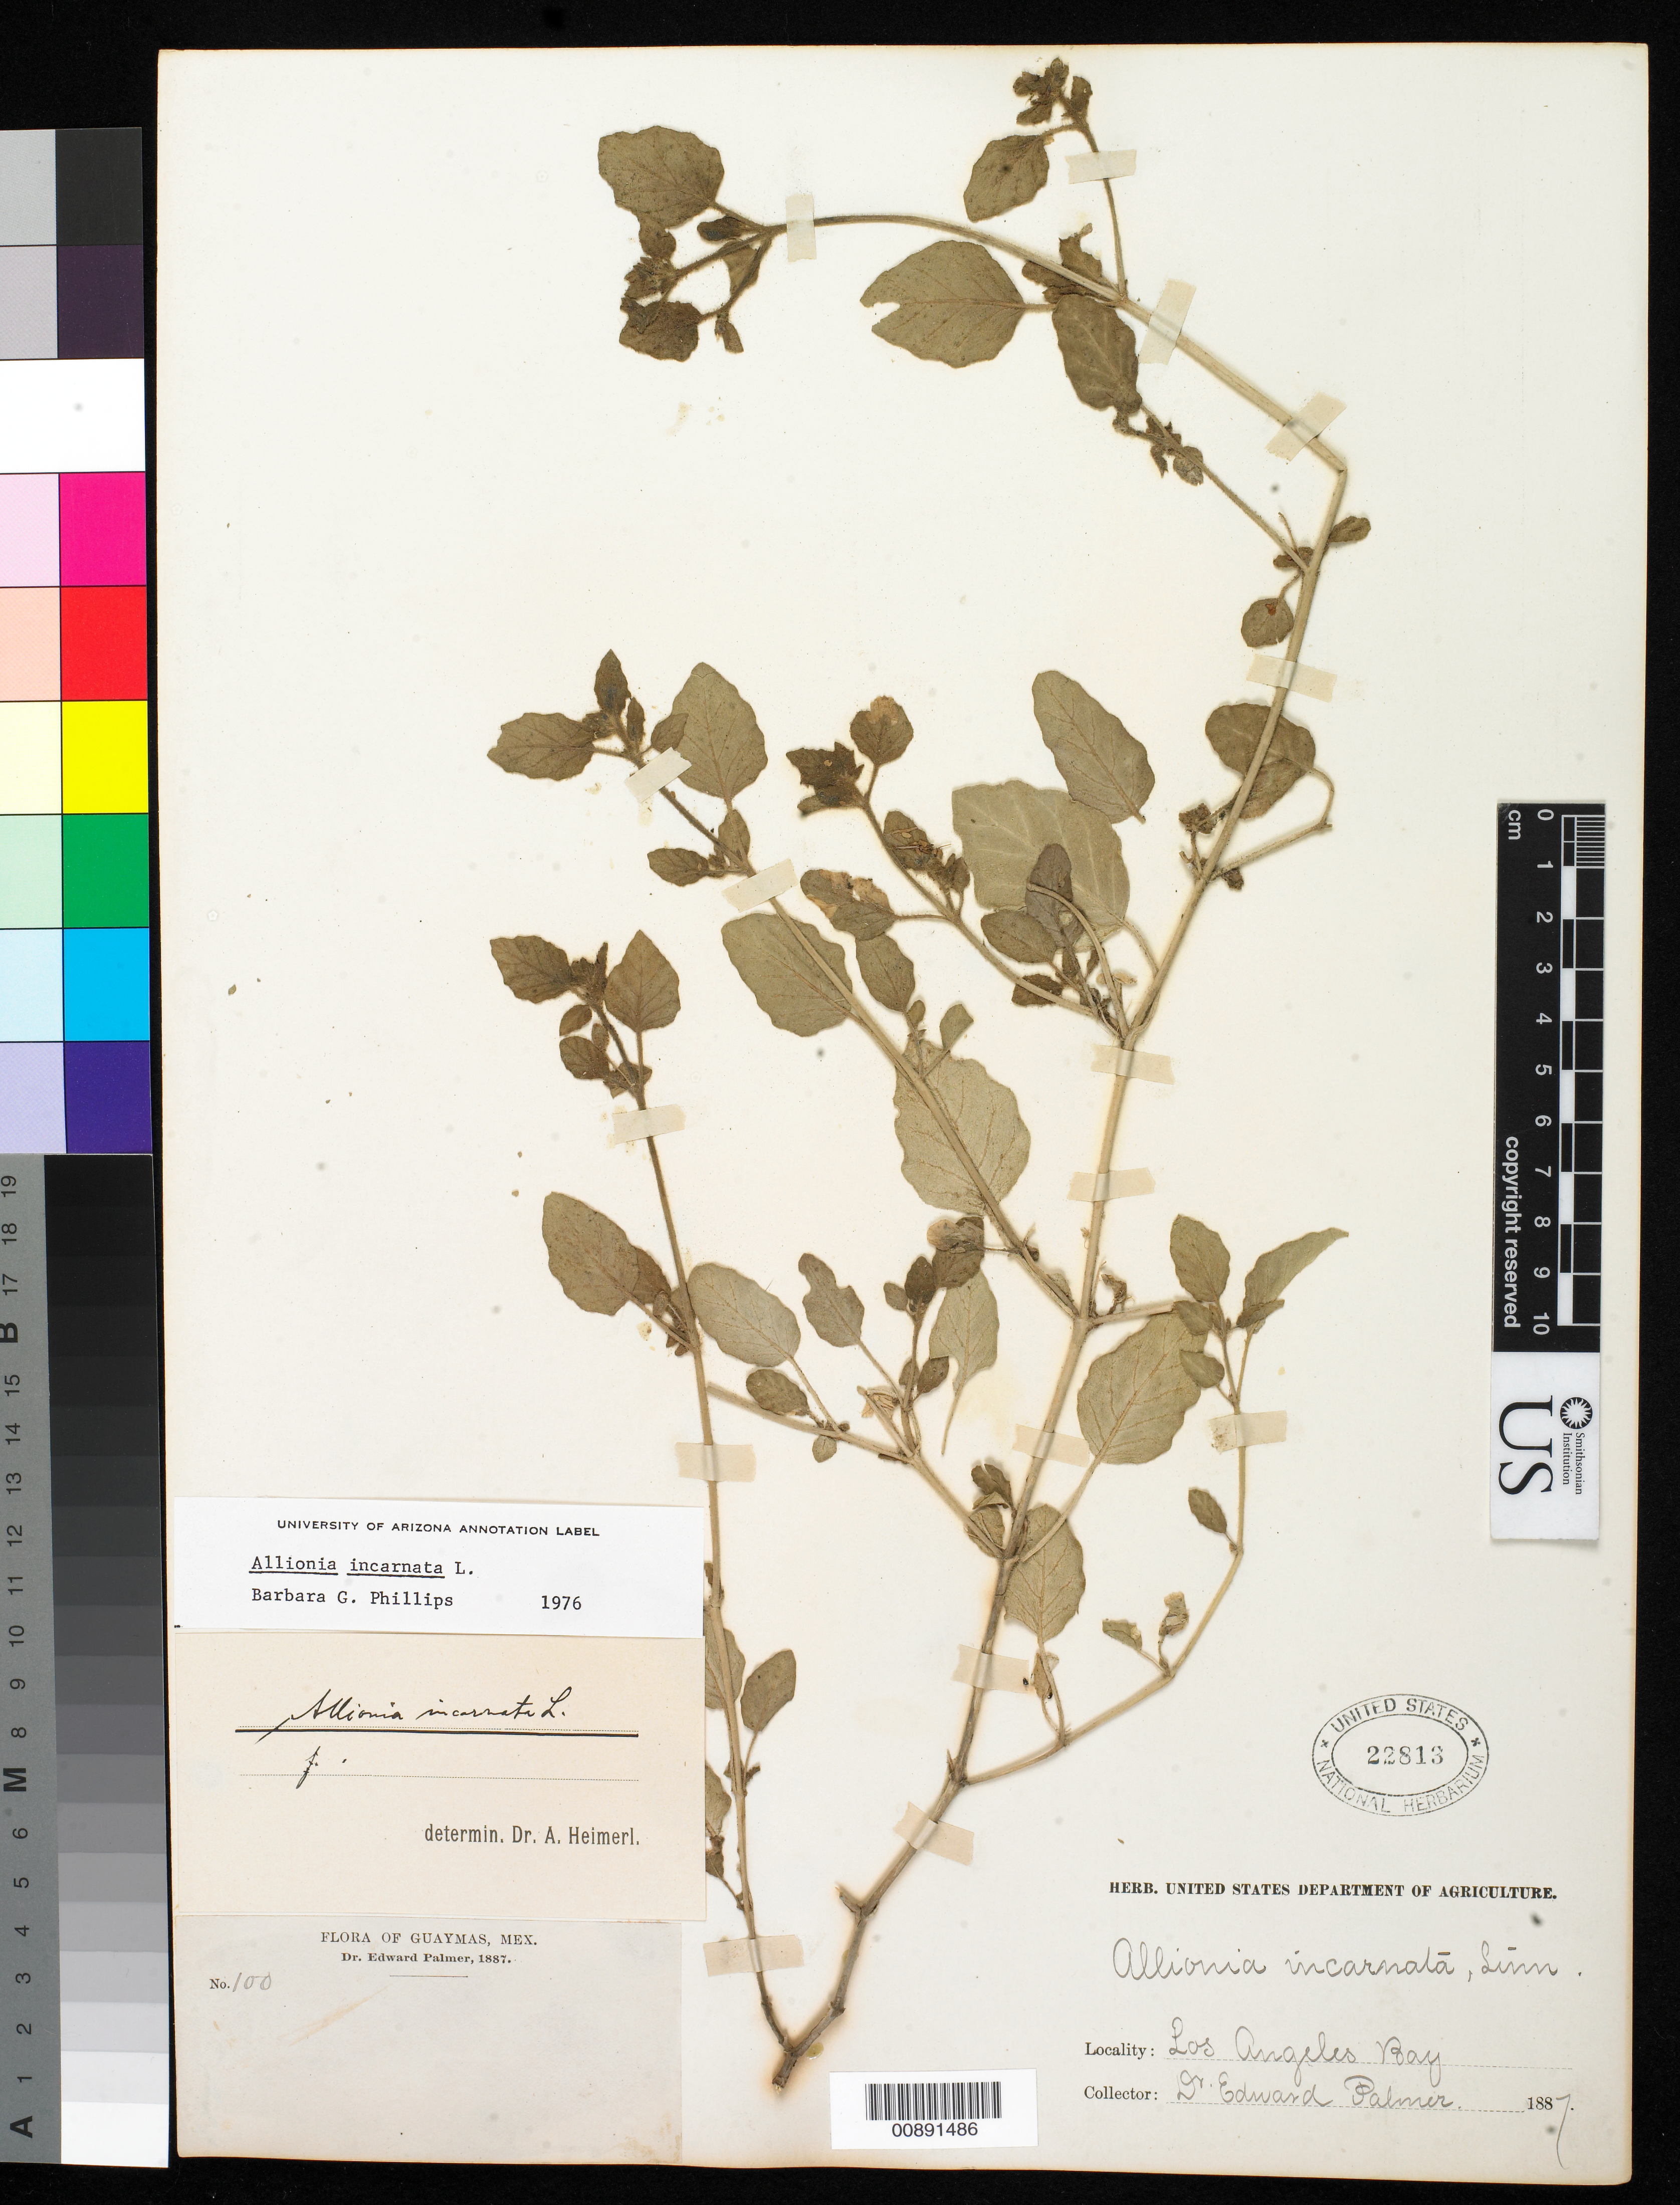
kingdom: Plantae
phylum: Tracheophyta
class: Magnoliopsida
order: Caryophyllales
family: Nyctaginaceae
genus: Allionia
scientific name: Allionia incarnata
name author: L.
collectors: E. Palmer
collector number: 100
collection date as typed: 1887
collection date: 1887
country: Mexico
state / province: Baja California Norte / Sonora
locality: Guaymas, Sonora and Los Angeles Bay, Baja California.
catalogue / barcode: US 22813